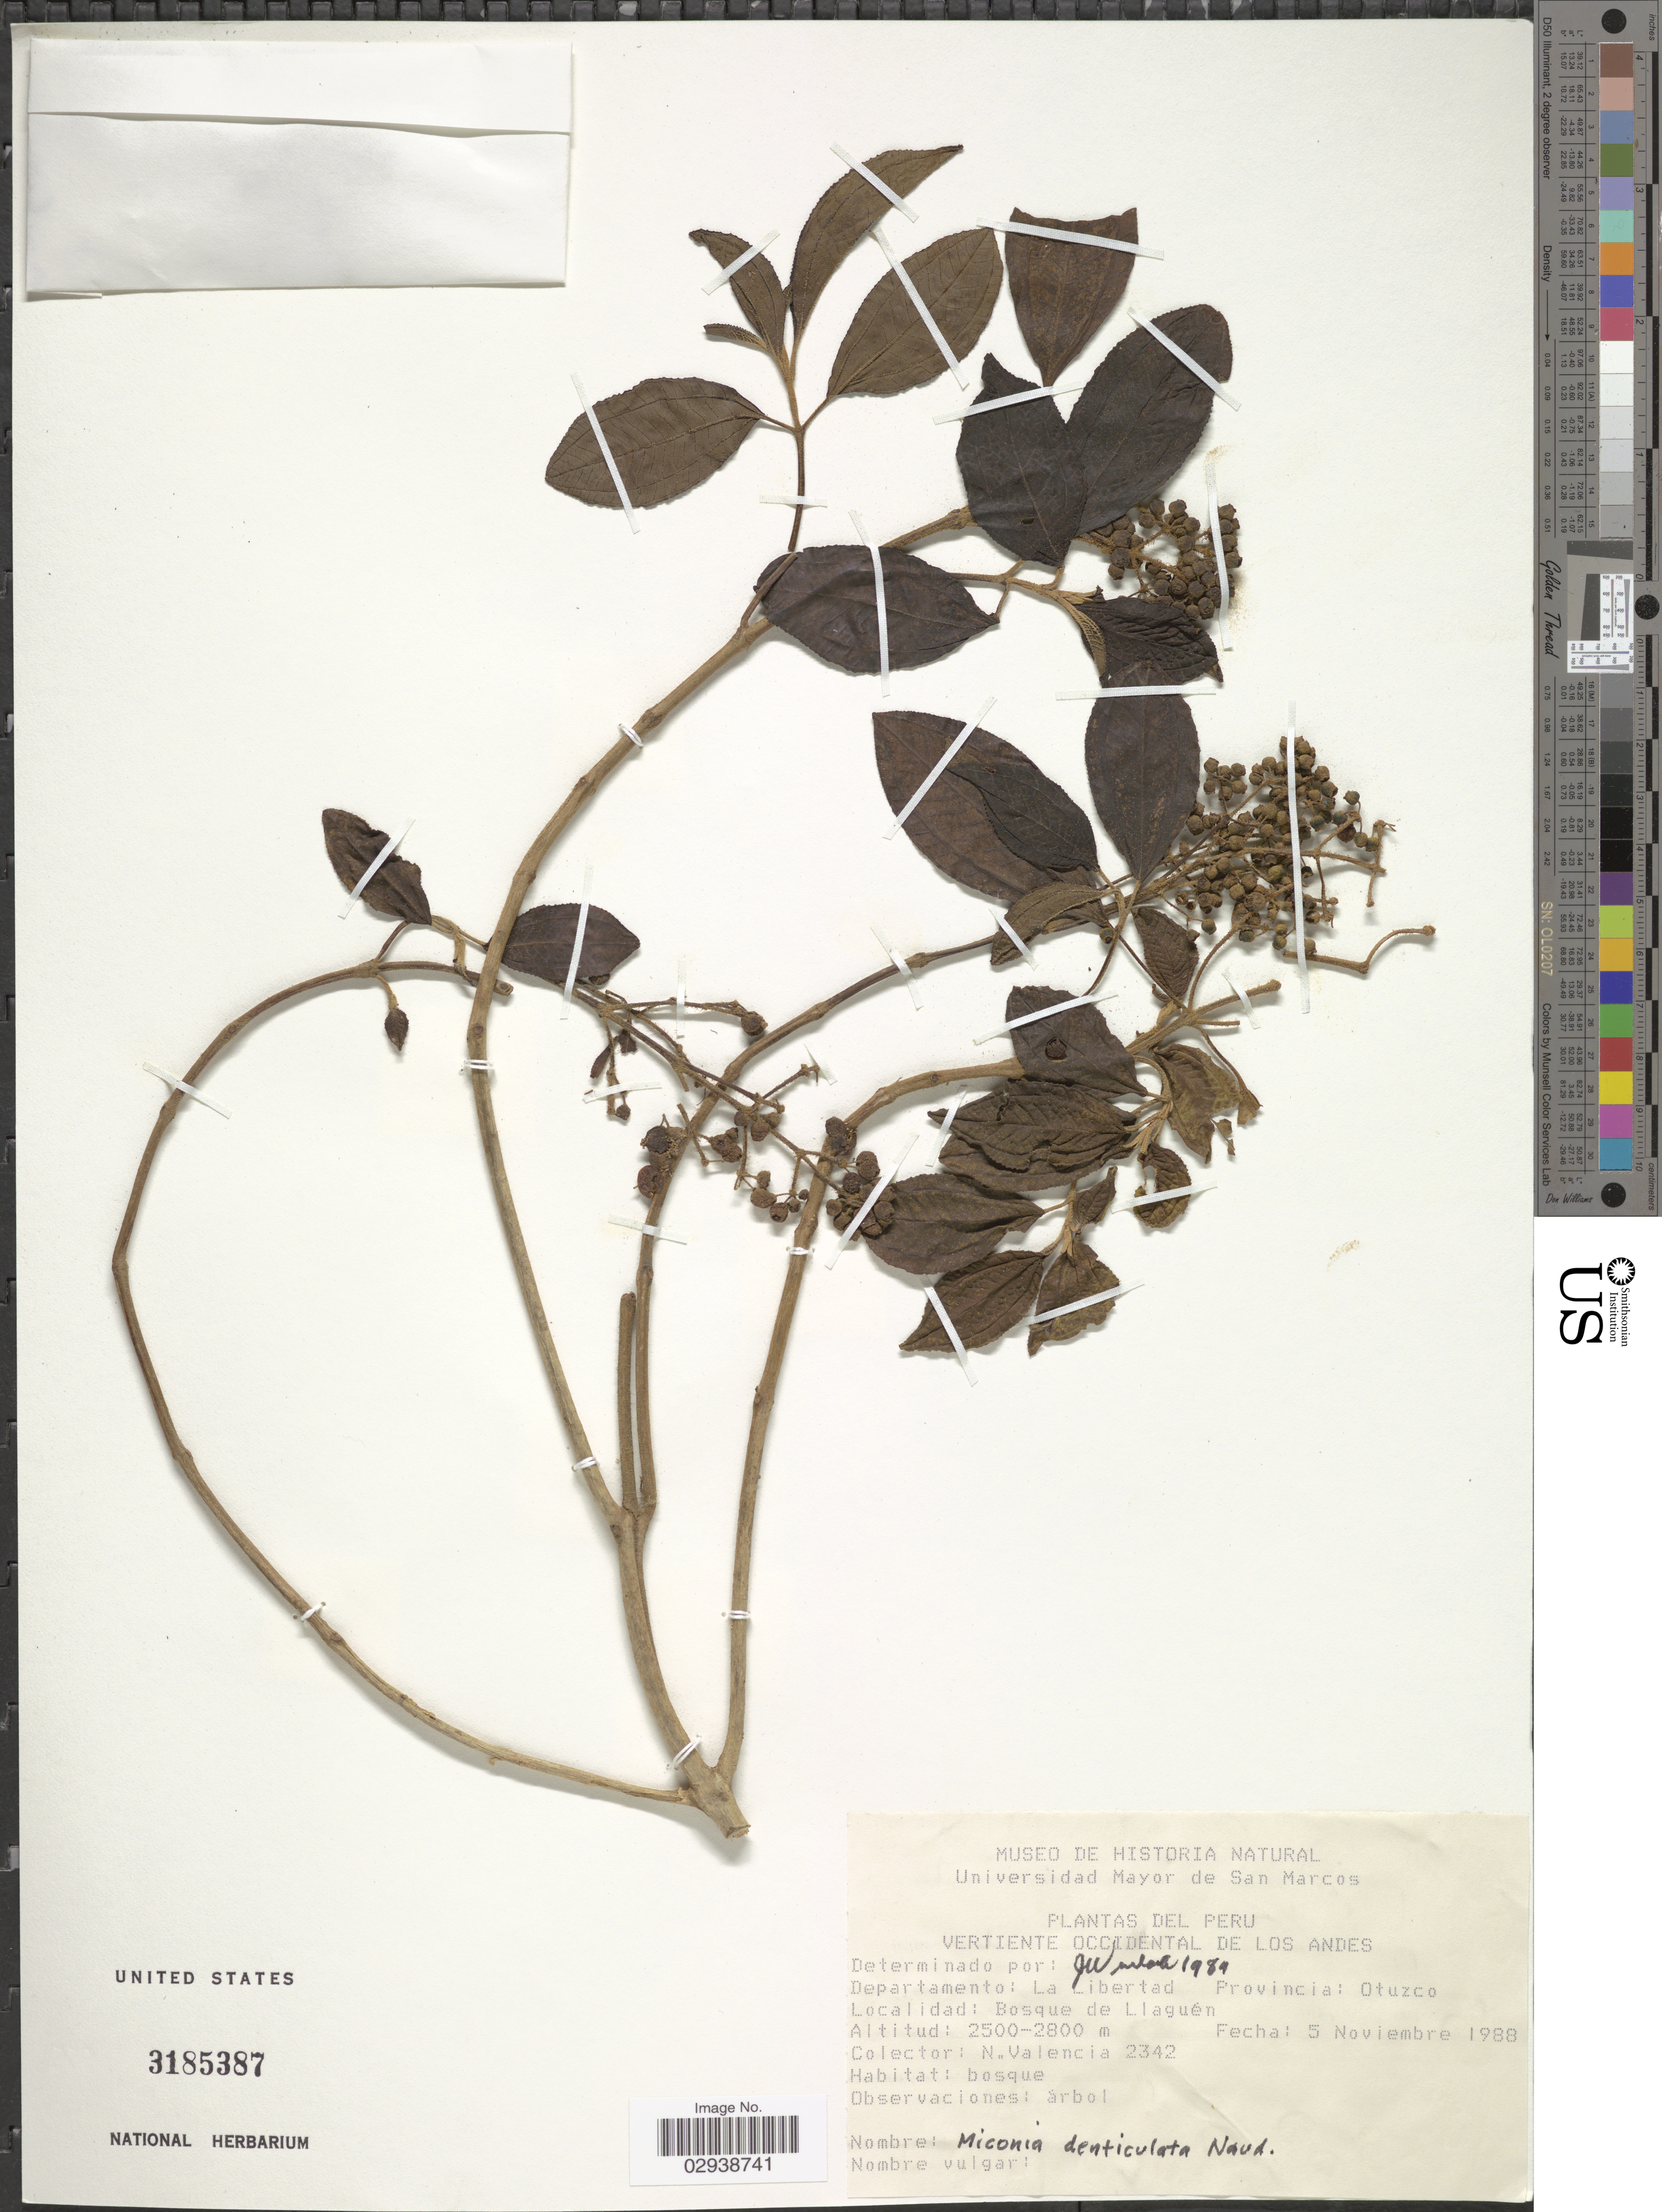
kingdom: Plantae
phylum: Tracheophyta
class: Magnoliopsida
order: Myrtales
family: Melastomataceae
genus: Miconia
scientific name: Miconia denticulata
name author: Naudin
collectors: N. Valencia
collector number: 2342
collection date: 1988-11-05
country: Peru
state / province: La Libertad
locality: Departamento: La Libertad, Provincia: Otuzco, Bosque de Llaguén.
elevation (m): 2500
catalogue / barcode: US 3185387